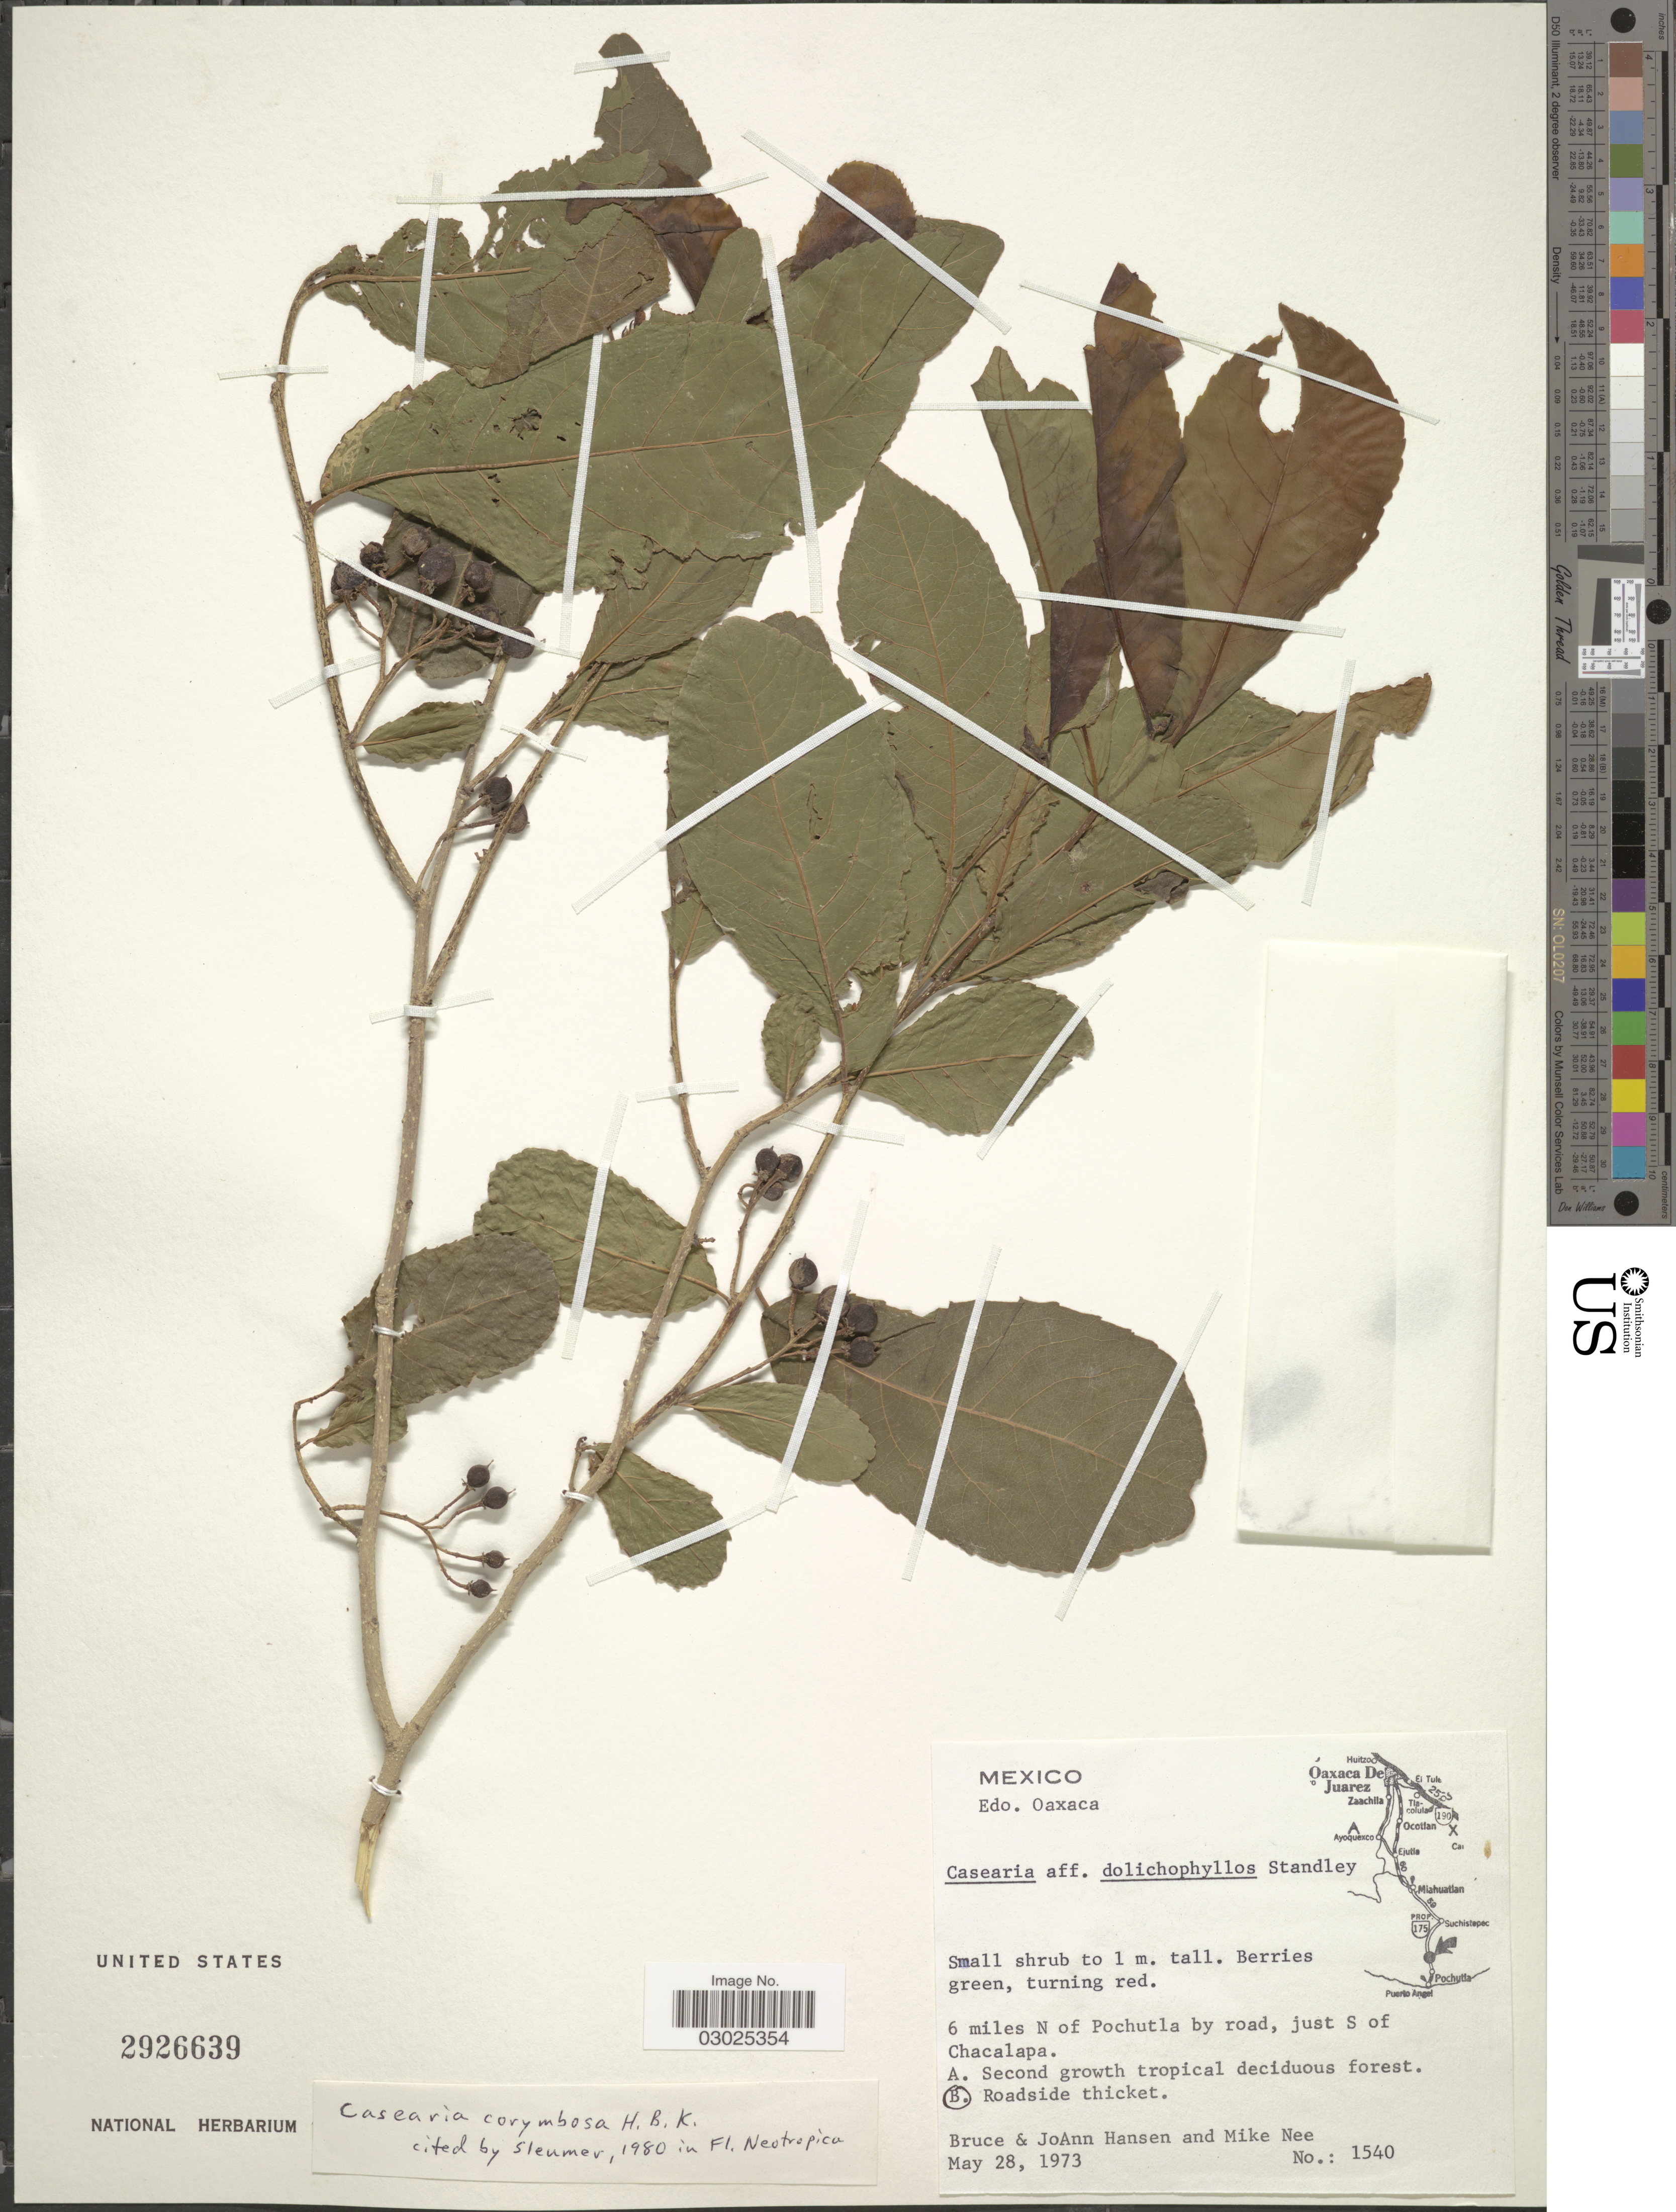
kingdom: Plantae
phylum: Tracheophyta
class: Magnoliopsida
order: Malpighiales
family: Salicaceae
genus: Casearia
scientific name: Casearia corymbosa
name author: Kunth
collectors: B. Hansen, J. Hansen & M. Nee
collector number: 1540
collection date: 1973-05-28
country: Mexico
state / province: Oaxaca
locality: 6 miles N of Pochutla by road, just S of Chacalapa.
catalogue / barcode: US 2926639